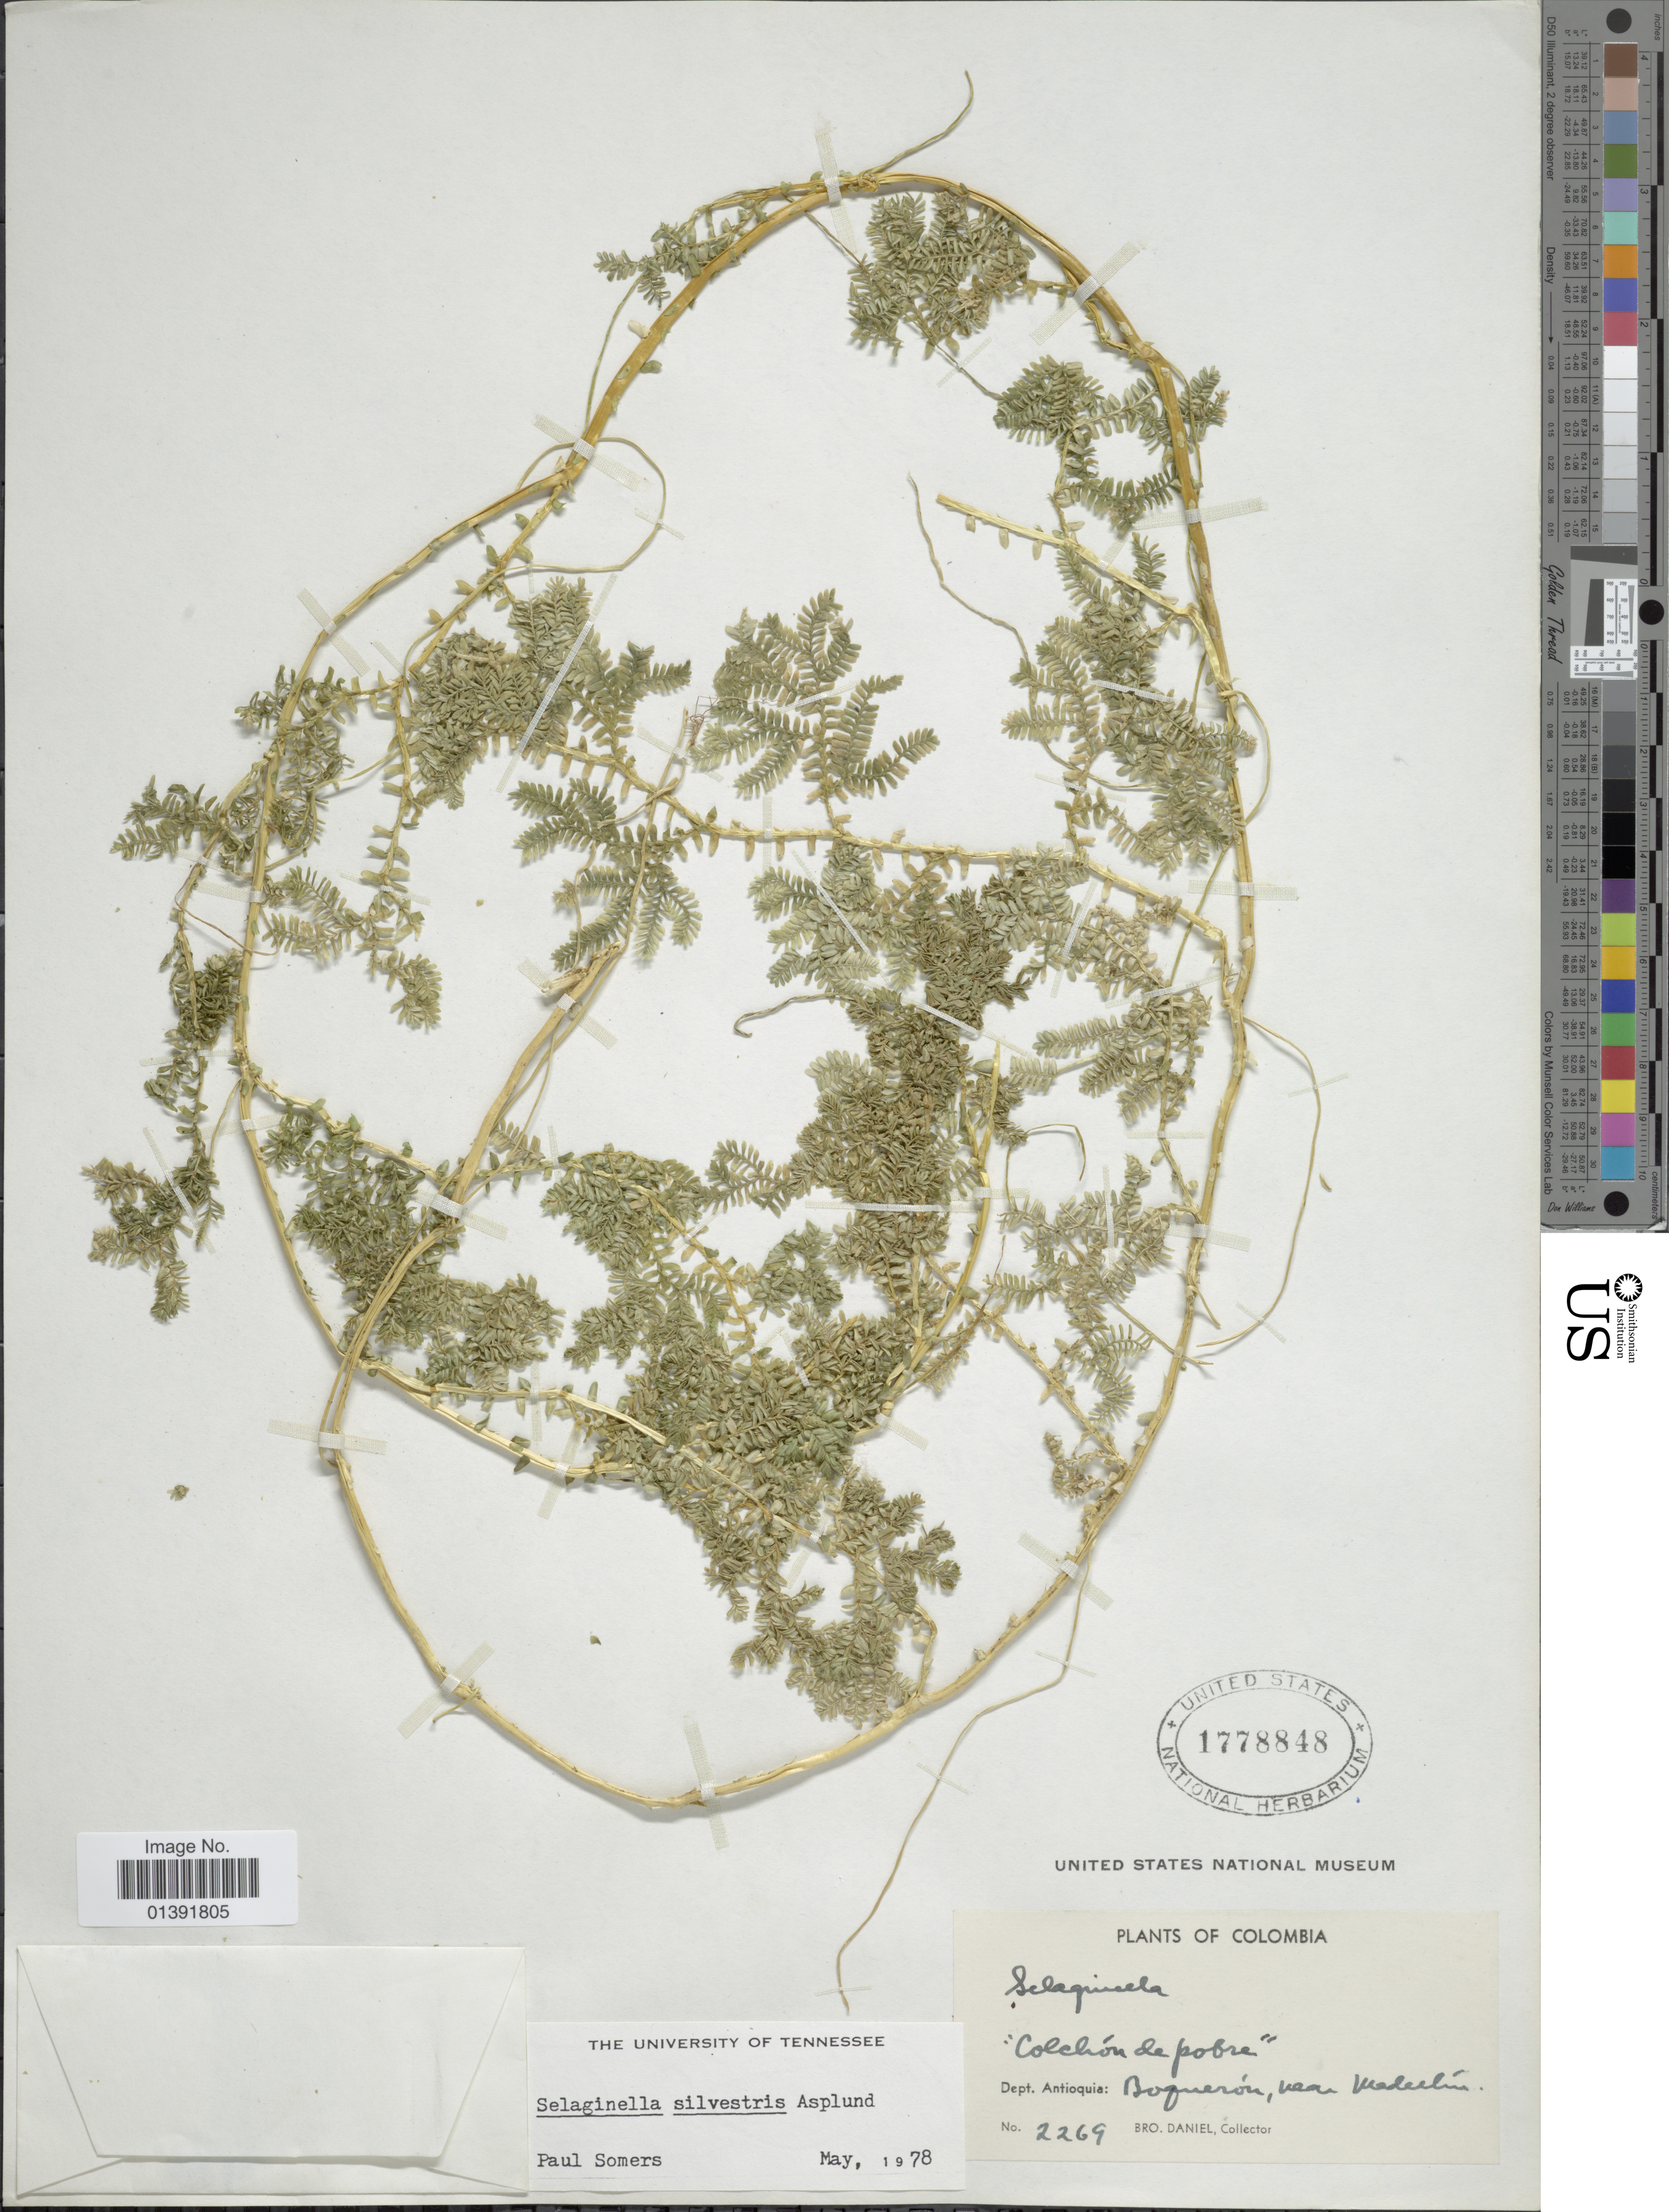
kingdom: Plantae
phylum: Tracheophyta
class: Lycopodiopsida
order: Selaginellales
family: Selaginellaceae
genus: Selaginella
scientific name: Selaginella silvestris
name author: Aspl.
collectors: Bro. Daniel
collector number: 2269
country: Colombia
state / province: Antioquia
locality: Boqueron, near Medellin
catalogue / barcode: US 1778848